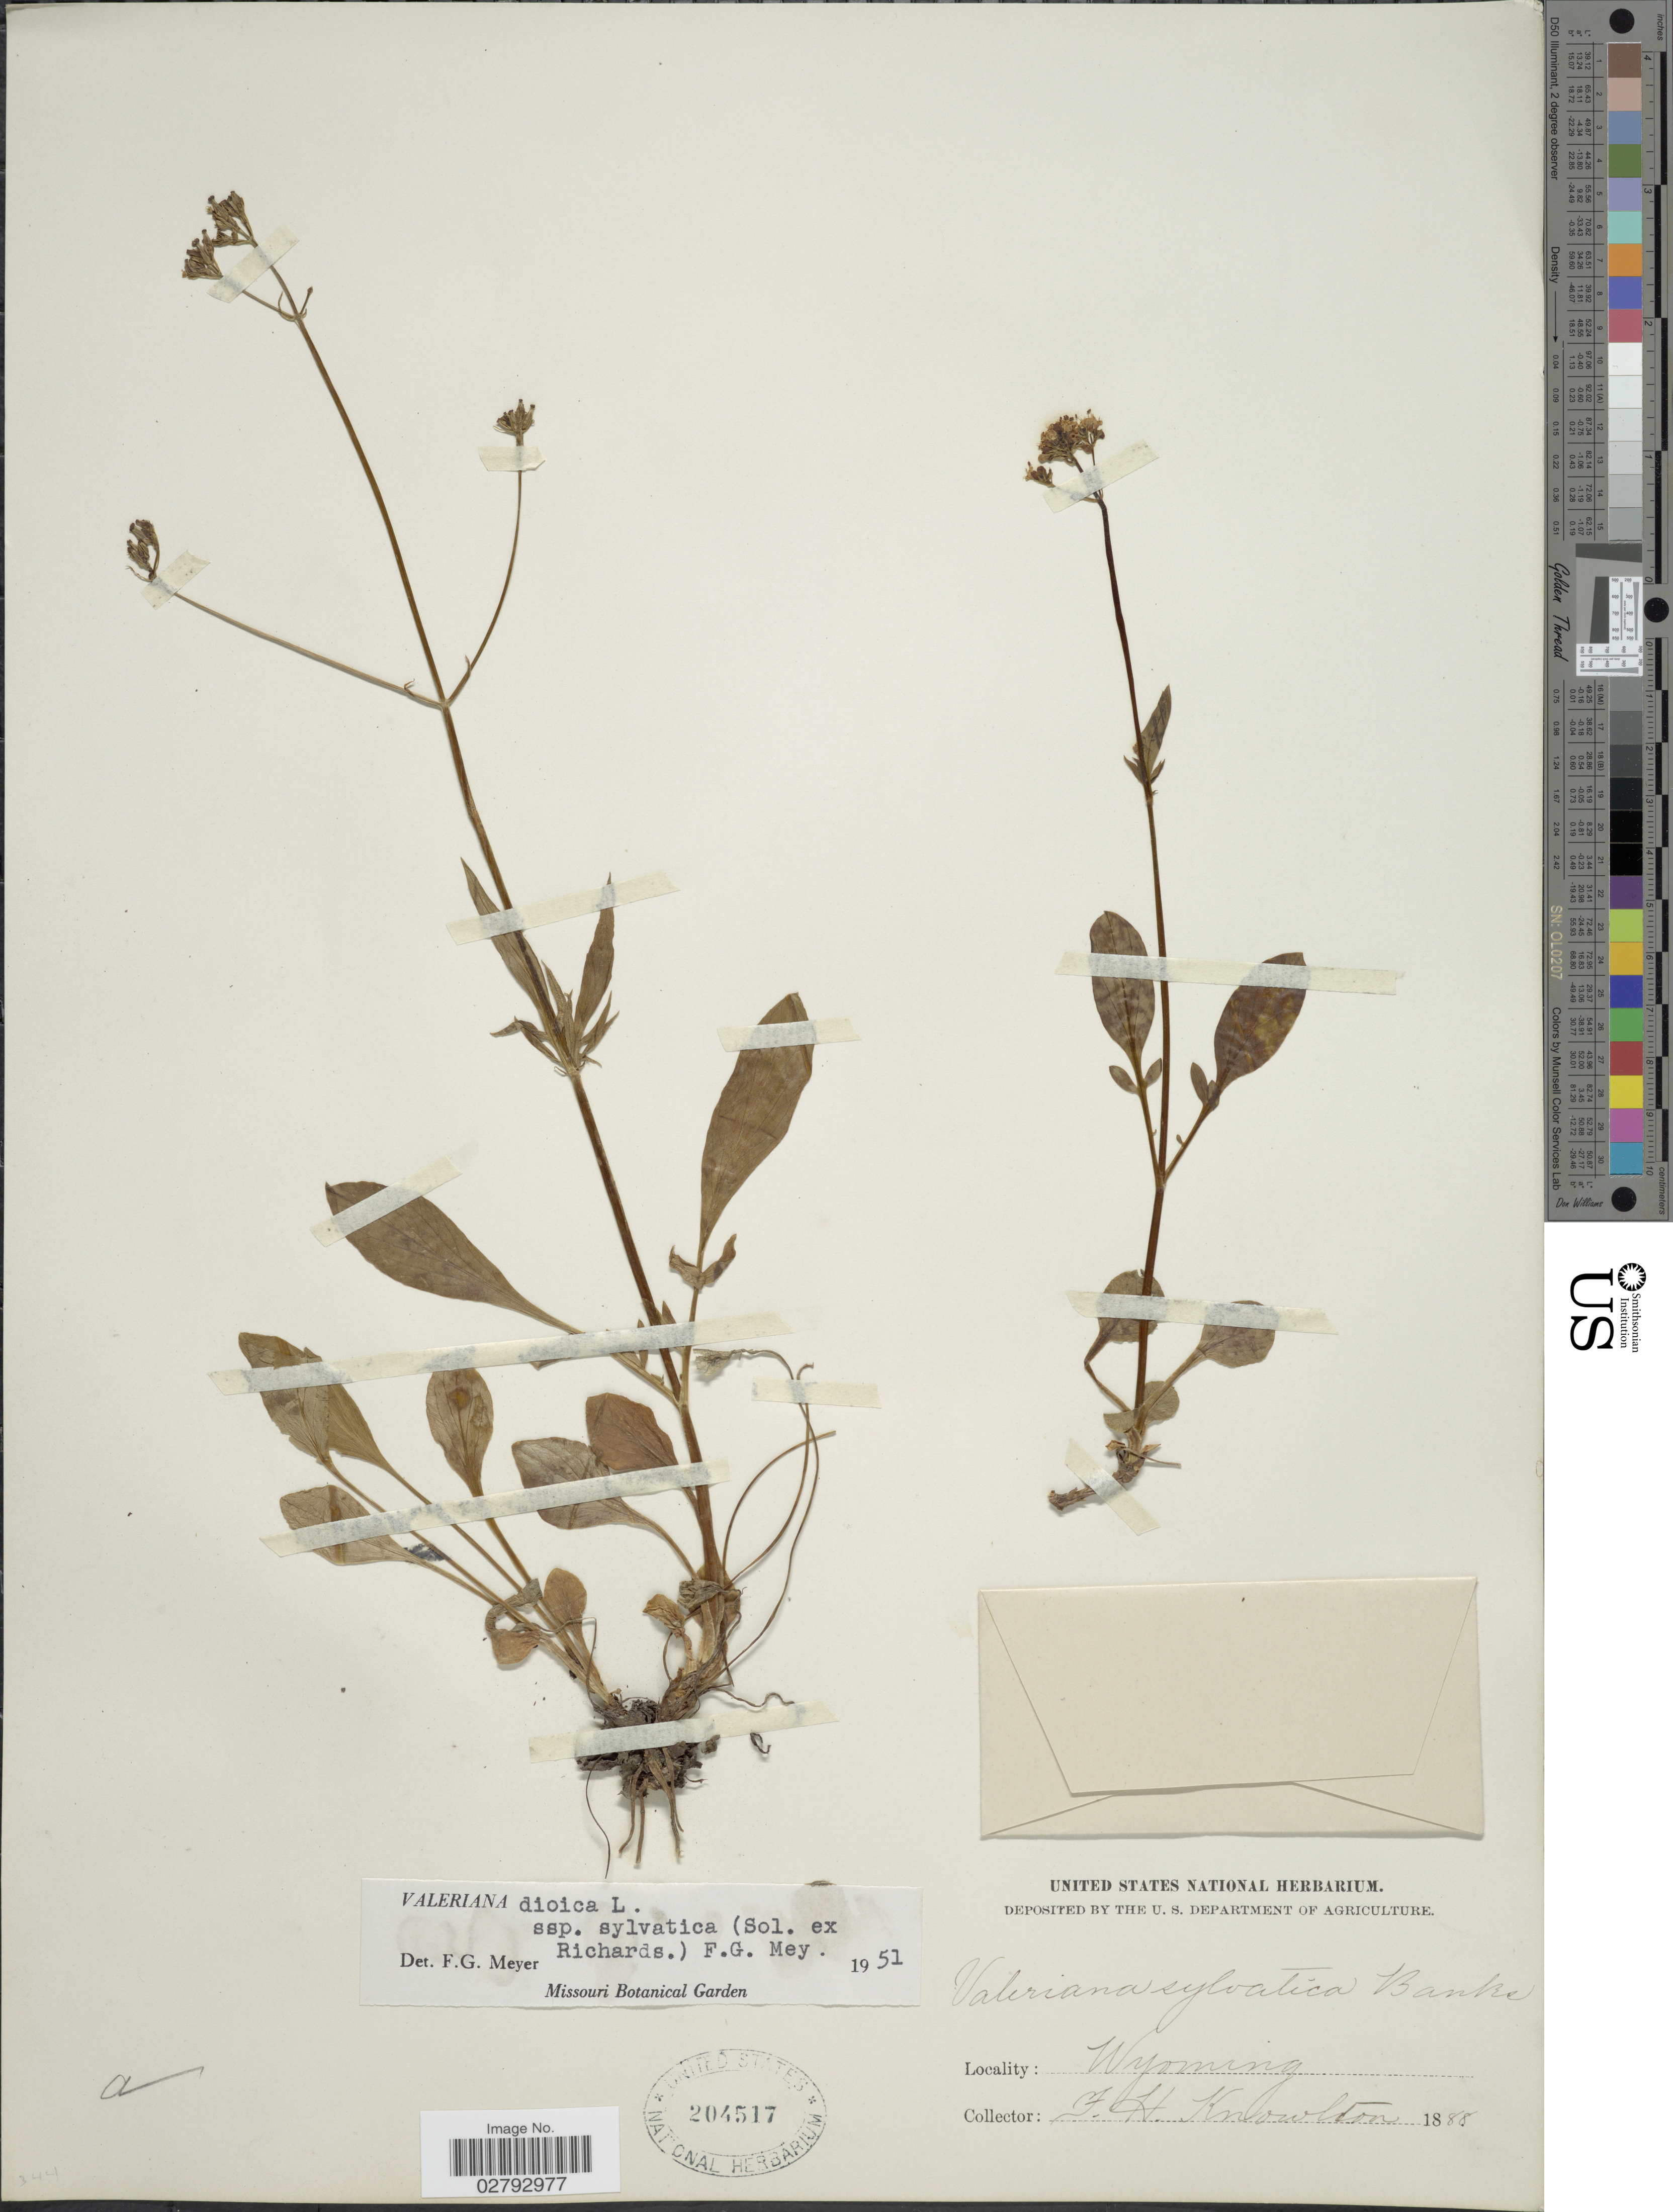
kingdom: Plantae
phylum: Tracheophyta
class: Magnoliopsida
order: Dipsacales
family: Caprifoliaceae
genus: Valeriana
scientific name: Valeriana dioica subsp. sylvatica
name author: (Sol. ex Richardson) F.G. Mey.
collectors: F. H. Knowlton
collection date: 1888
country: United States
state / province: Wyoming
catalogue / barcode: US 204517